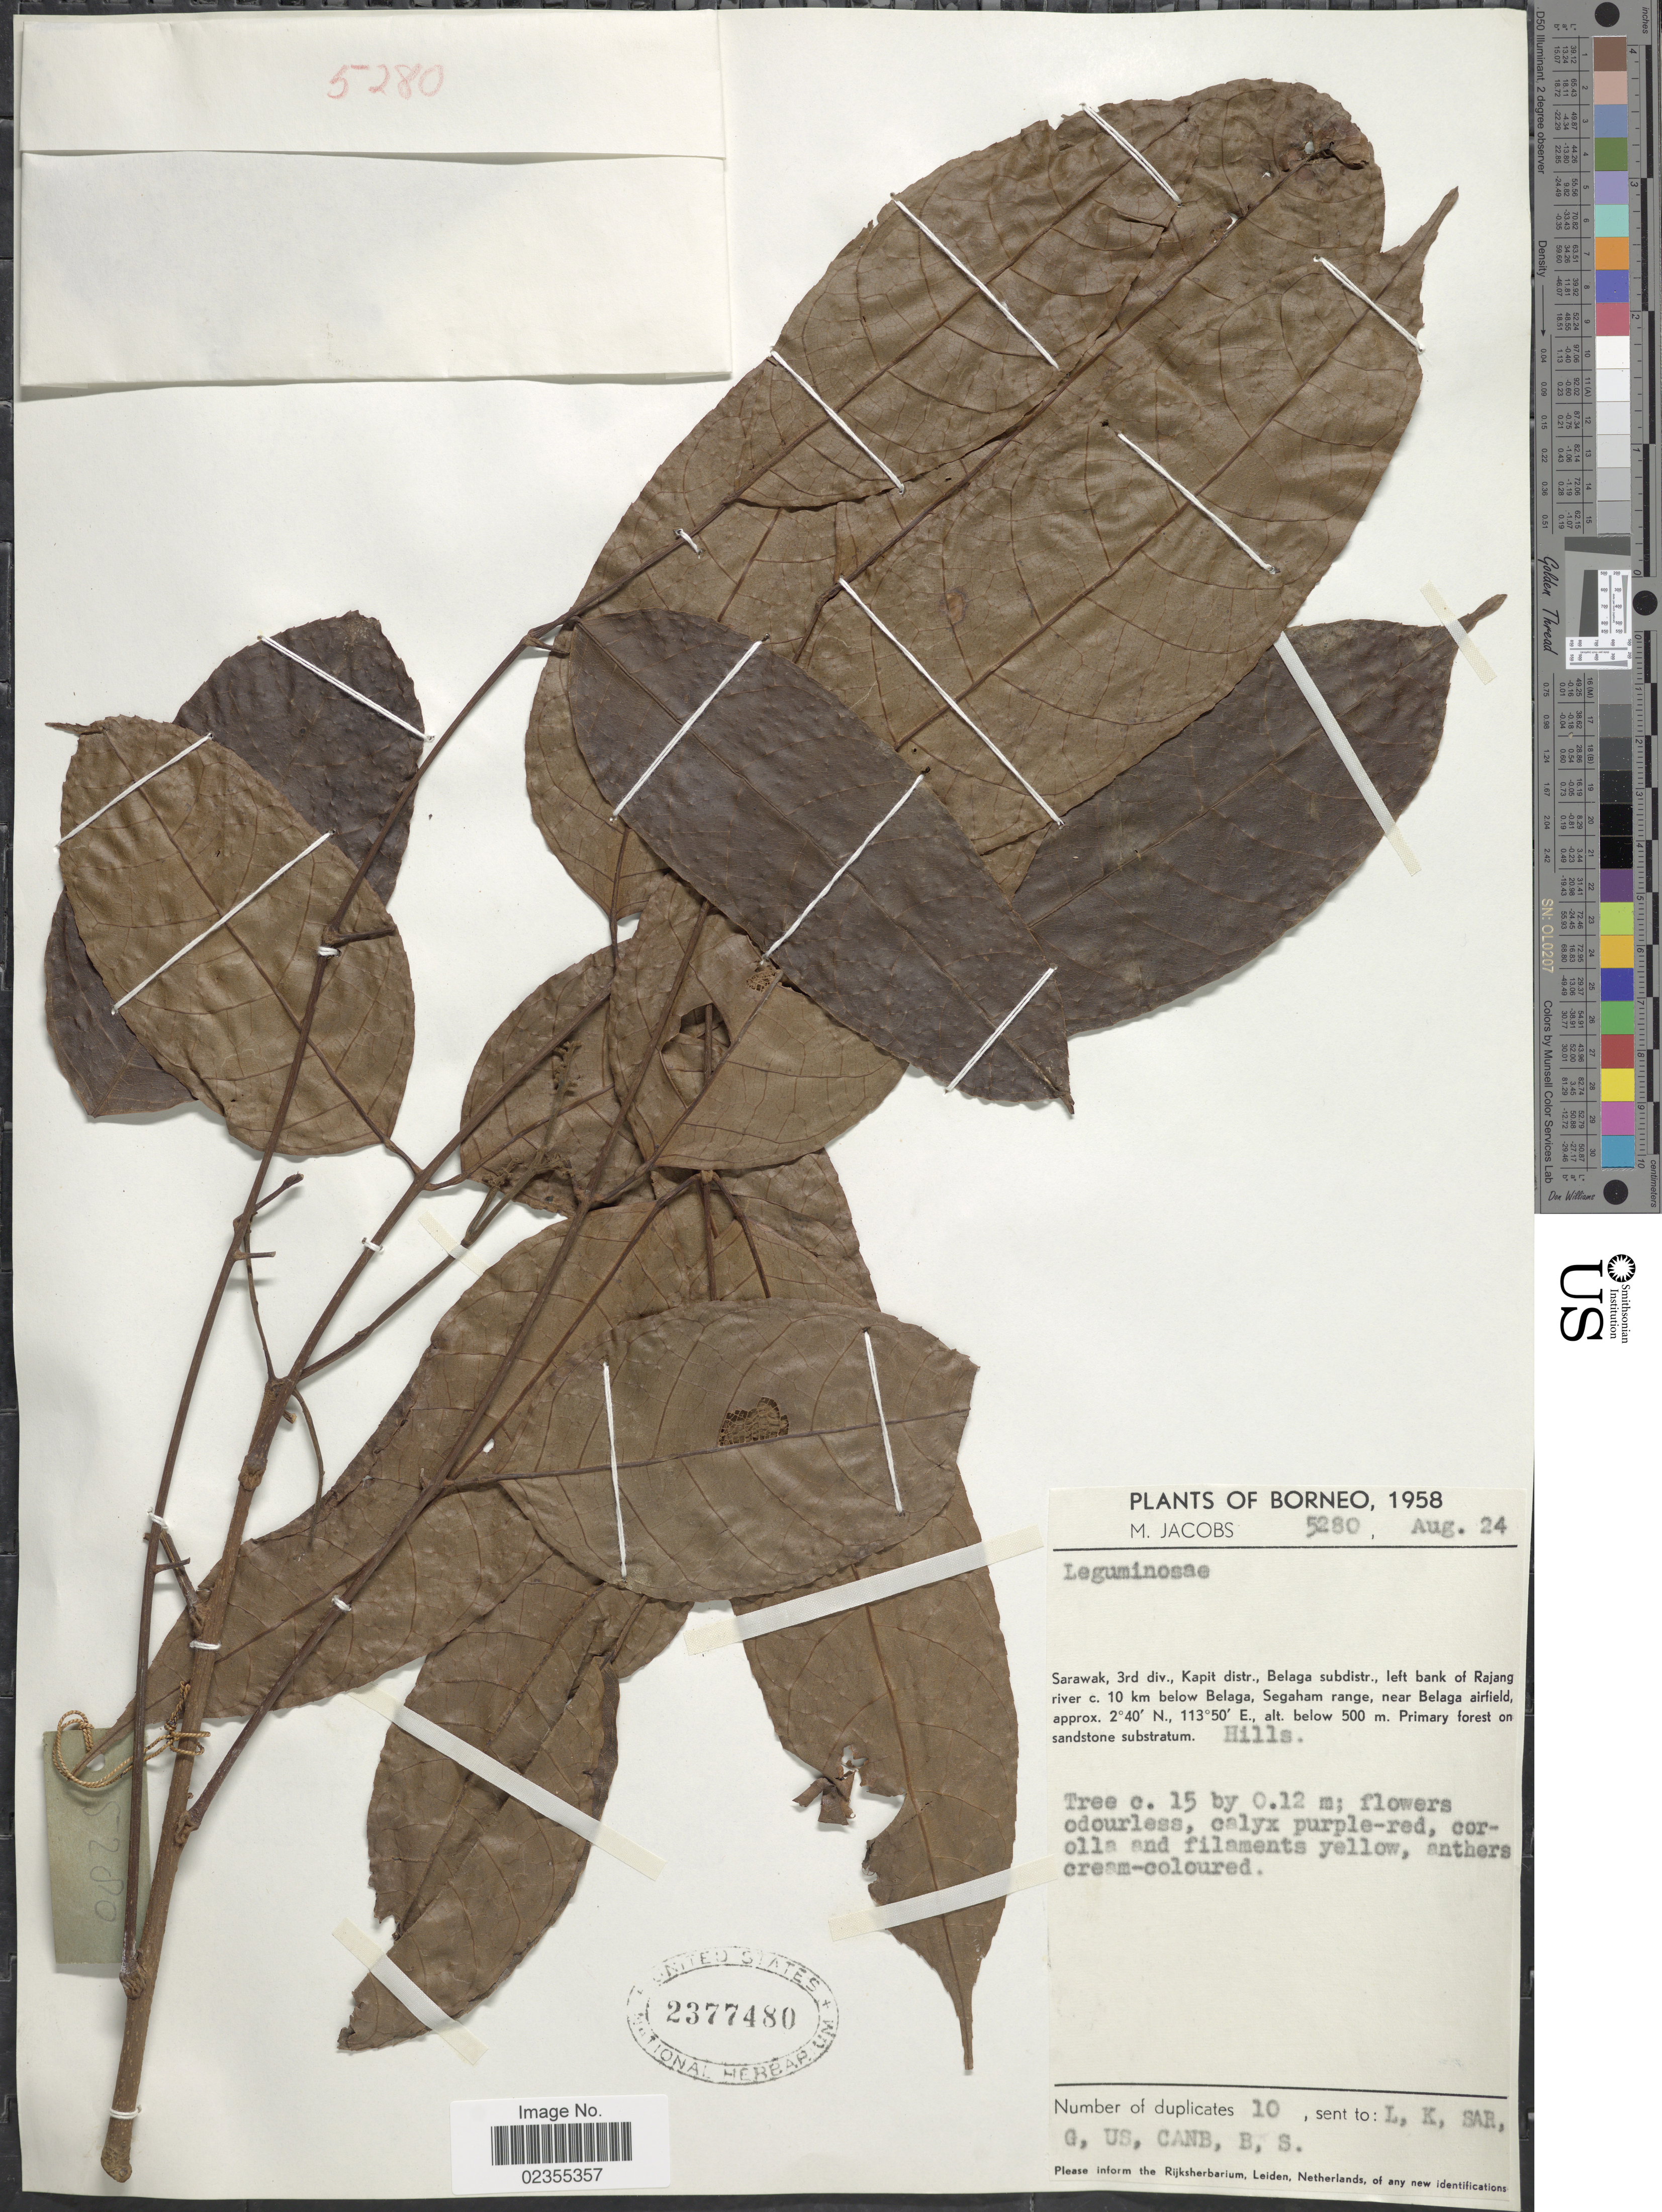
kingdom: Plantae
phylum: Tracheophyta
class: Magnoliopsida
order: Fabales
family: Fabaceae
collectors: M. Jacobs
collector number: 5280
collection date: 1958-08-24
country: Malaysia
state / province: Sarawak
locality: Borneo, 3rd div., Kapit distr., Belaga subdistr., left bank of Rajang river c. 10 km below Belaga, Segaham range, near Belaga airfield. Primary forest on sandstone substratum. Hills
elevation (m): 500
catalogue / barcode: US 2377480